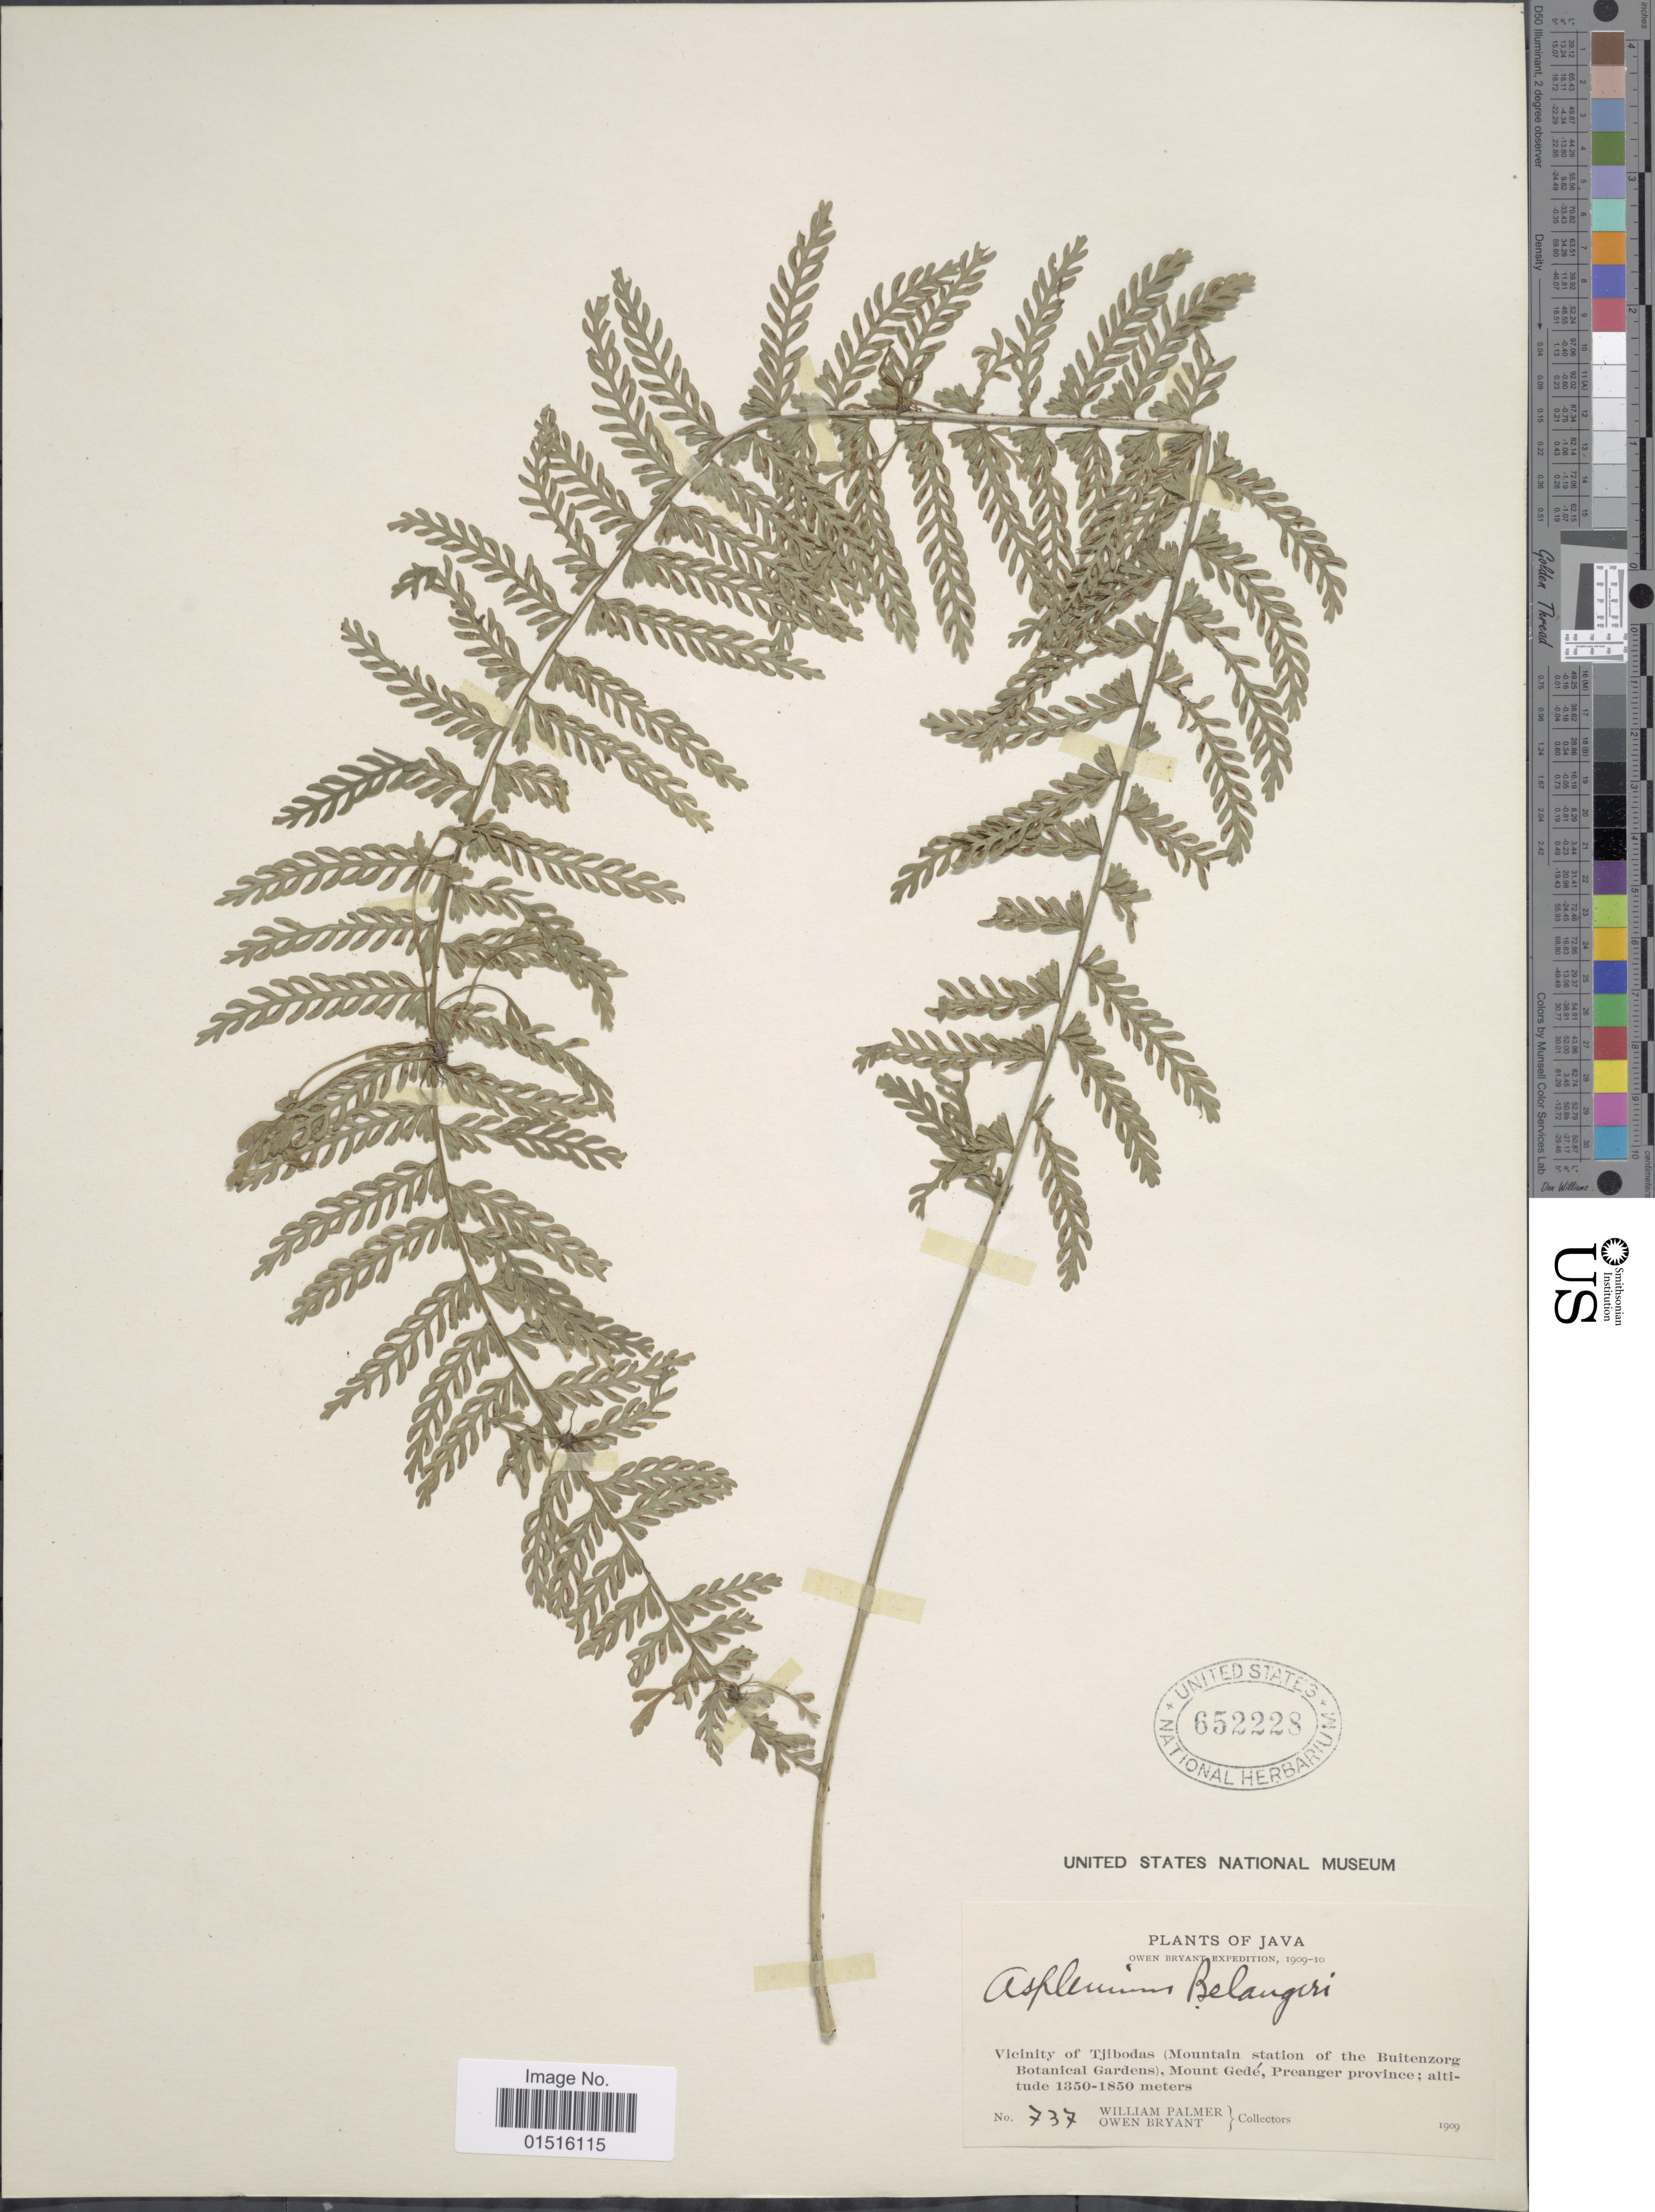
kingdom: Plantae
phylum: Tracheophyta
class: Polypodiopsida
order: Polypodiales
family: Aspleniaceae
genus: Asplenium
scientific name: Asplenium belangeri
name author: Bory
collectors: W. Palmer & O. Bryant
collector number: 737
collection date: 1909/1910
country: Indonesia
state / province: Java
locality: Vicinity of Tjibodas (Mountain station of the Buitenzorg Botanical Gardens), Mount Gede, Preanger province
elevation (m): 1350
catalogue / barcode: US 652228